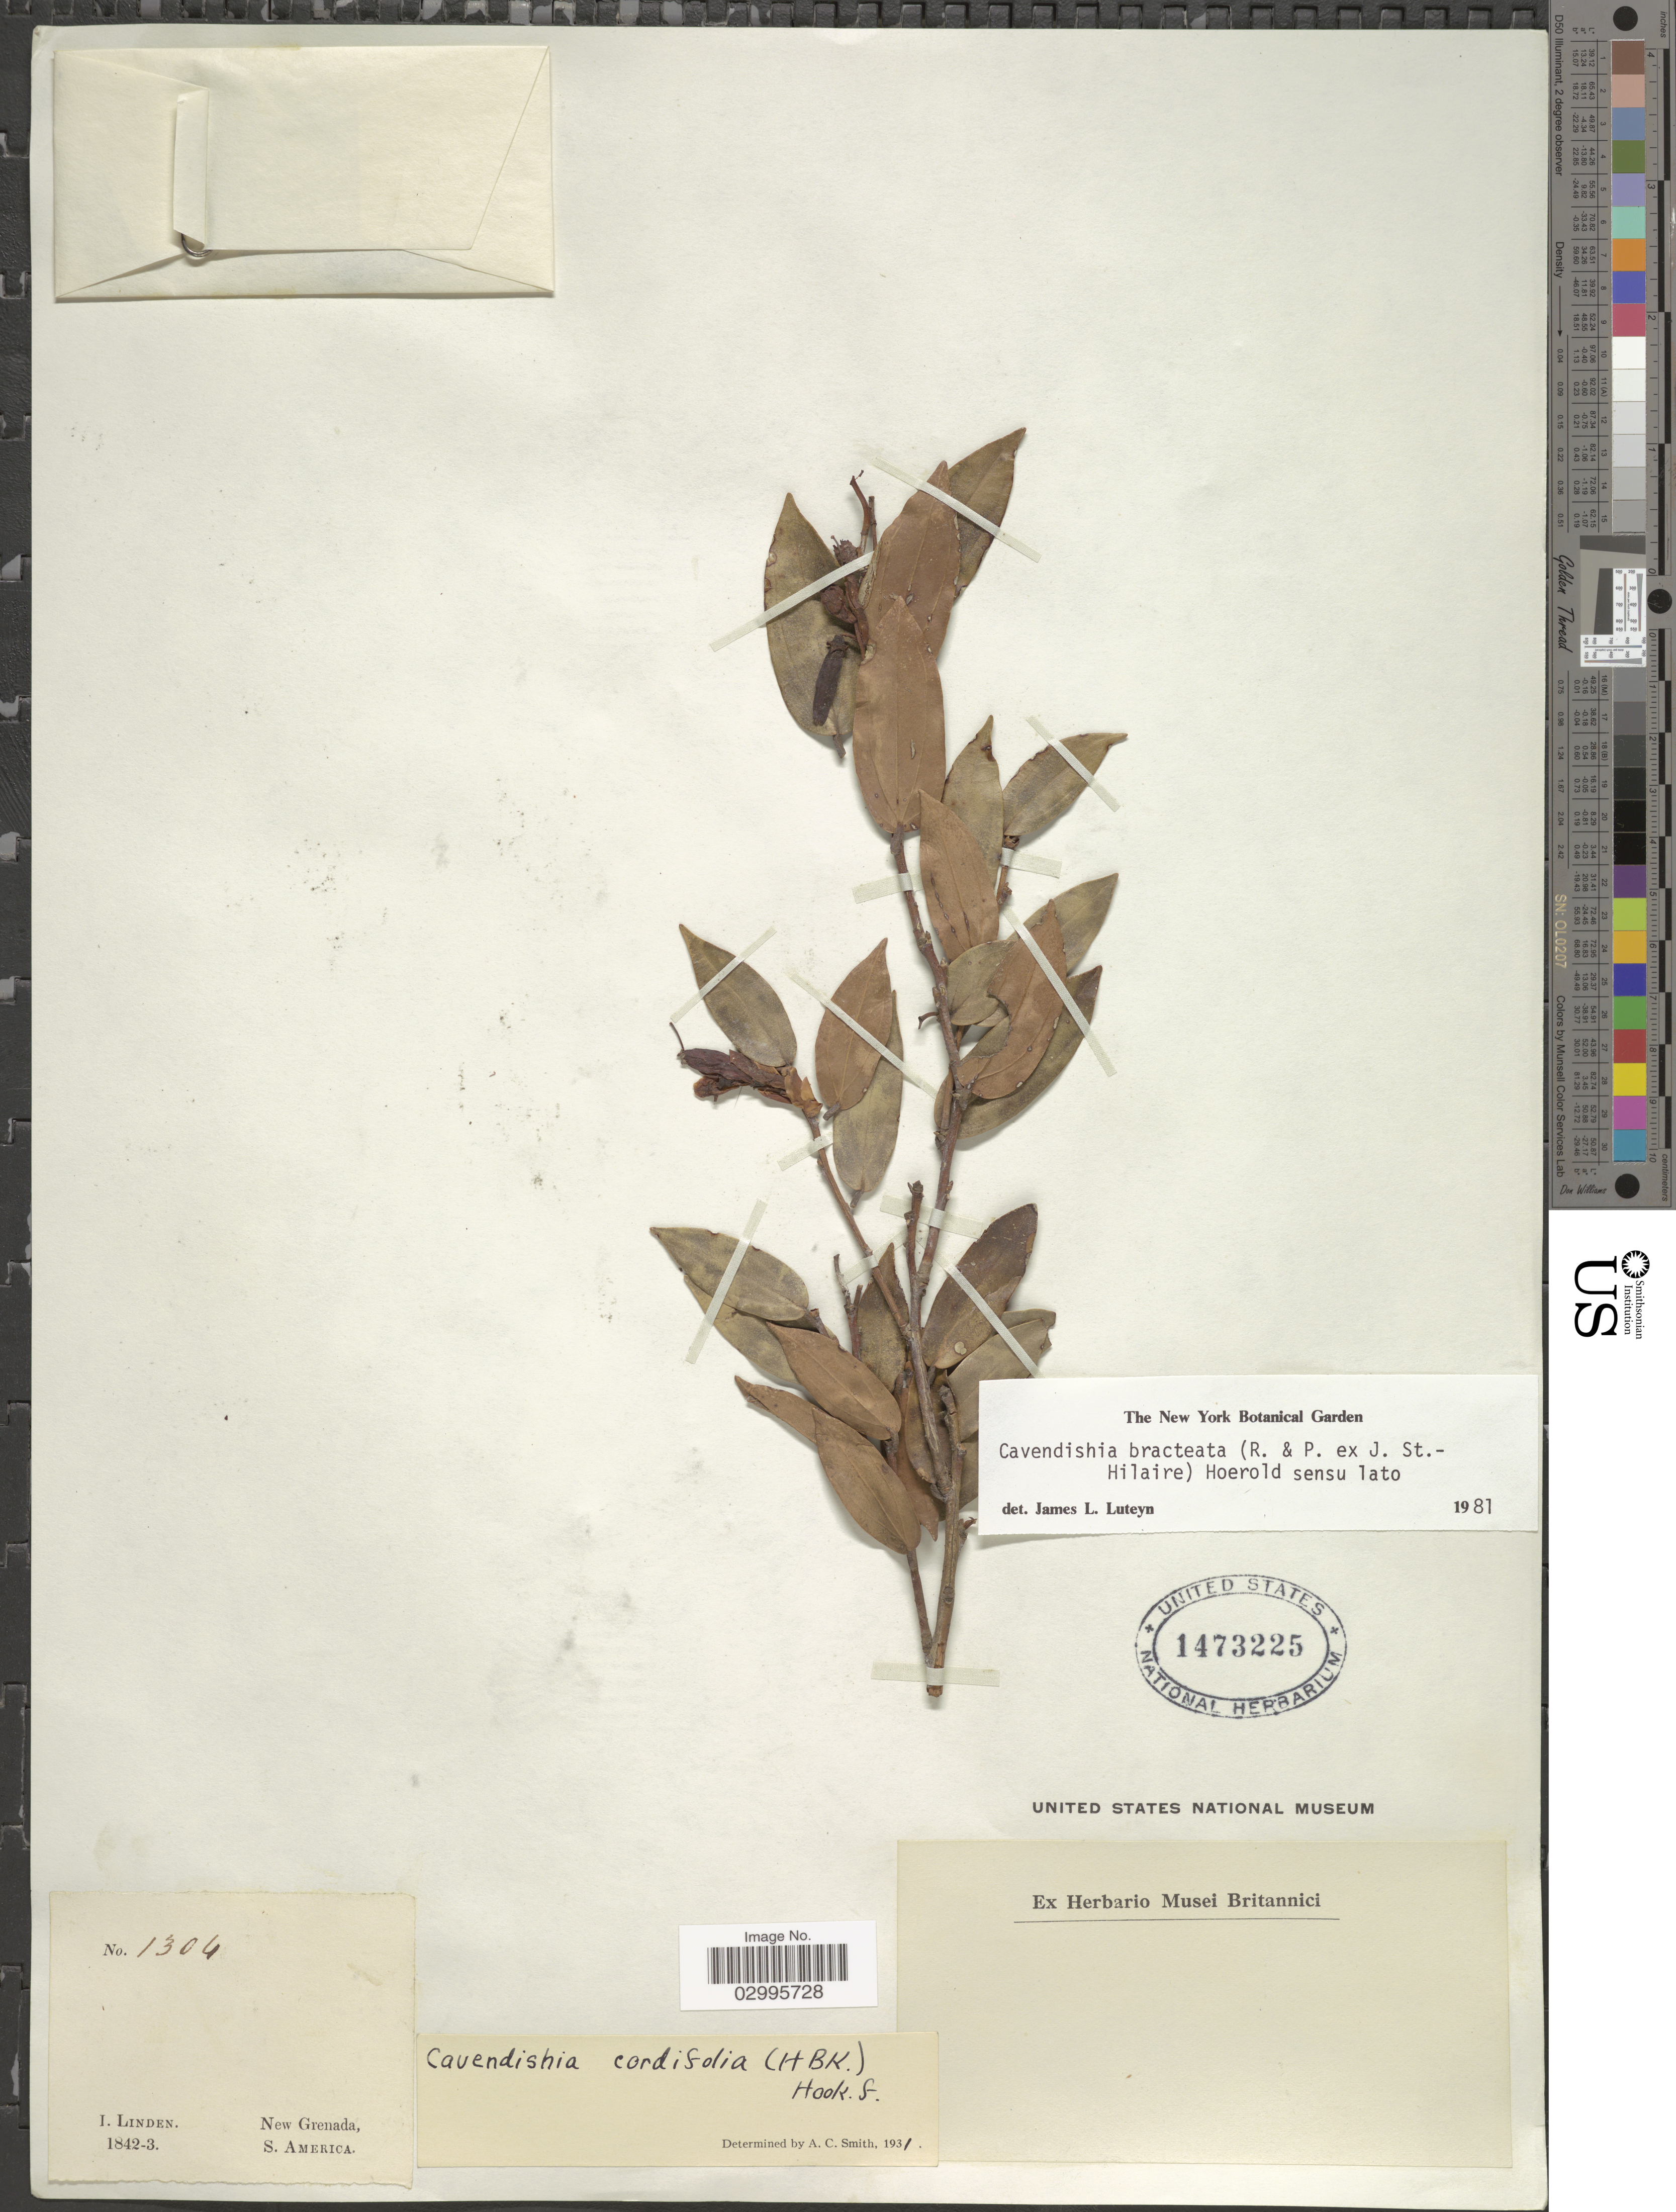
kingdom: Plantae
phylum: Tracheophyta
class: Magnoliopsida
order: Ericales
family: Ericaceae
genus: Cavendishia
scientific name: Cavendishia bracteata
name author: (Ruiz & Pav. ex J. St.-Hil.) Hoerold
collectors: I. Linden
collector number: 1304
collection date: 1842/1843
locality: New Grenada, S. America.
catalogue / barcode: US 1473225